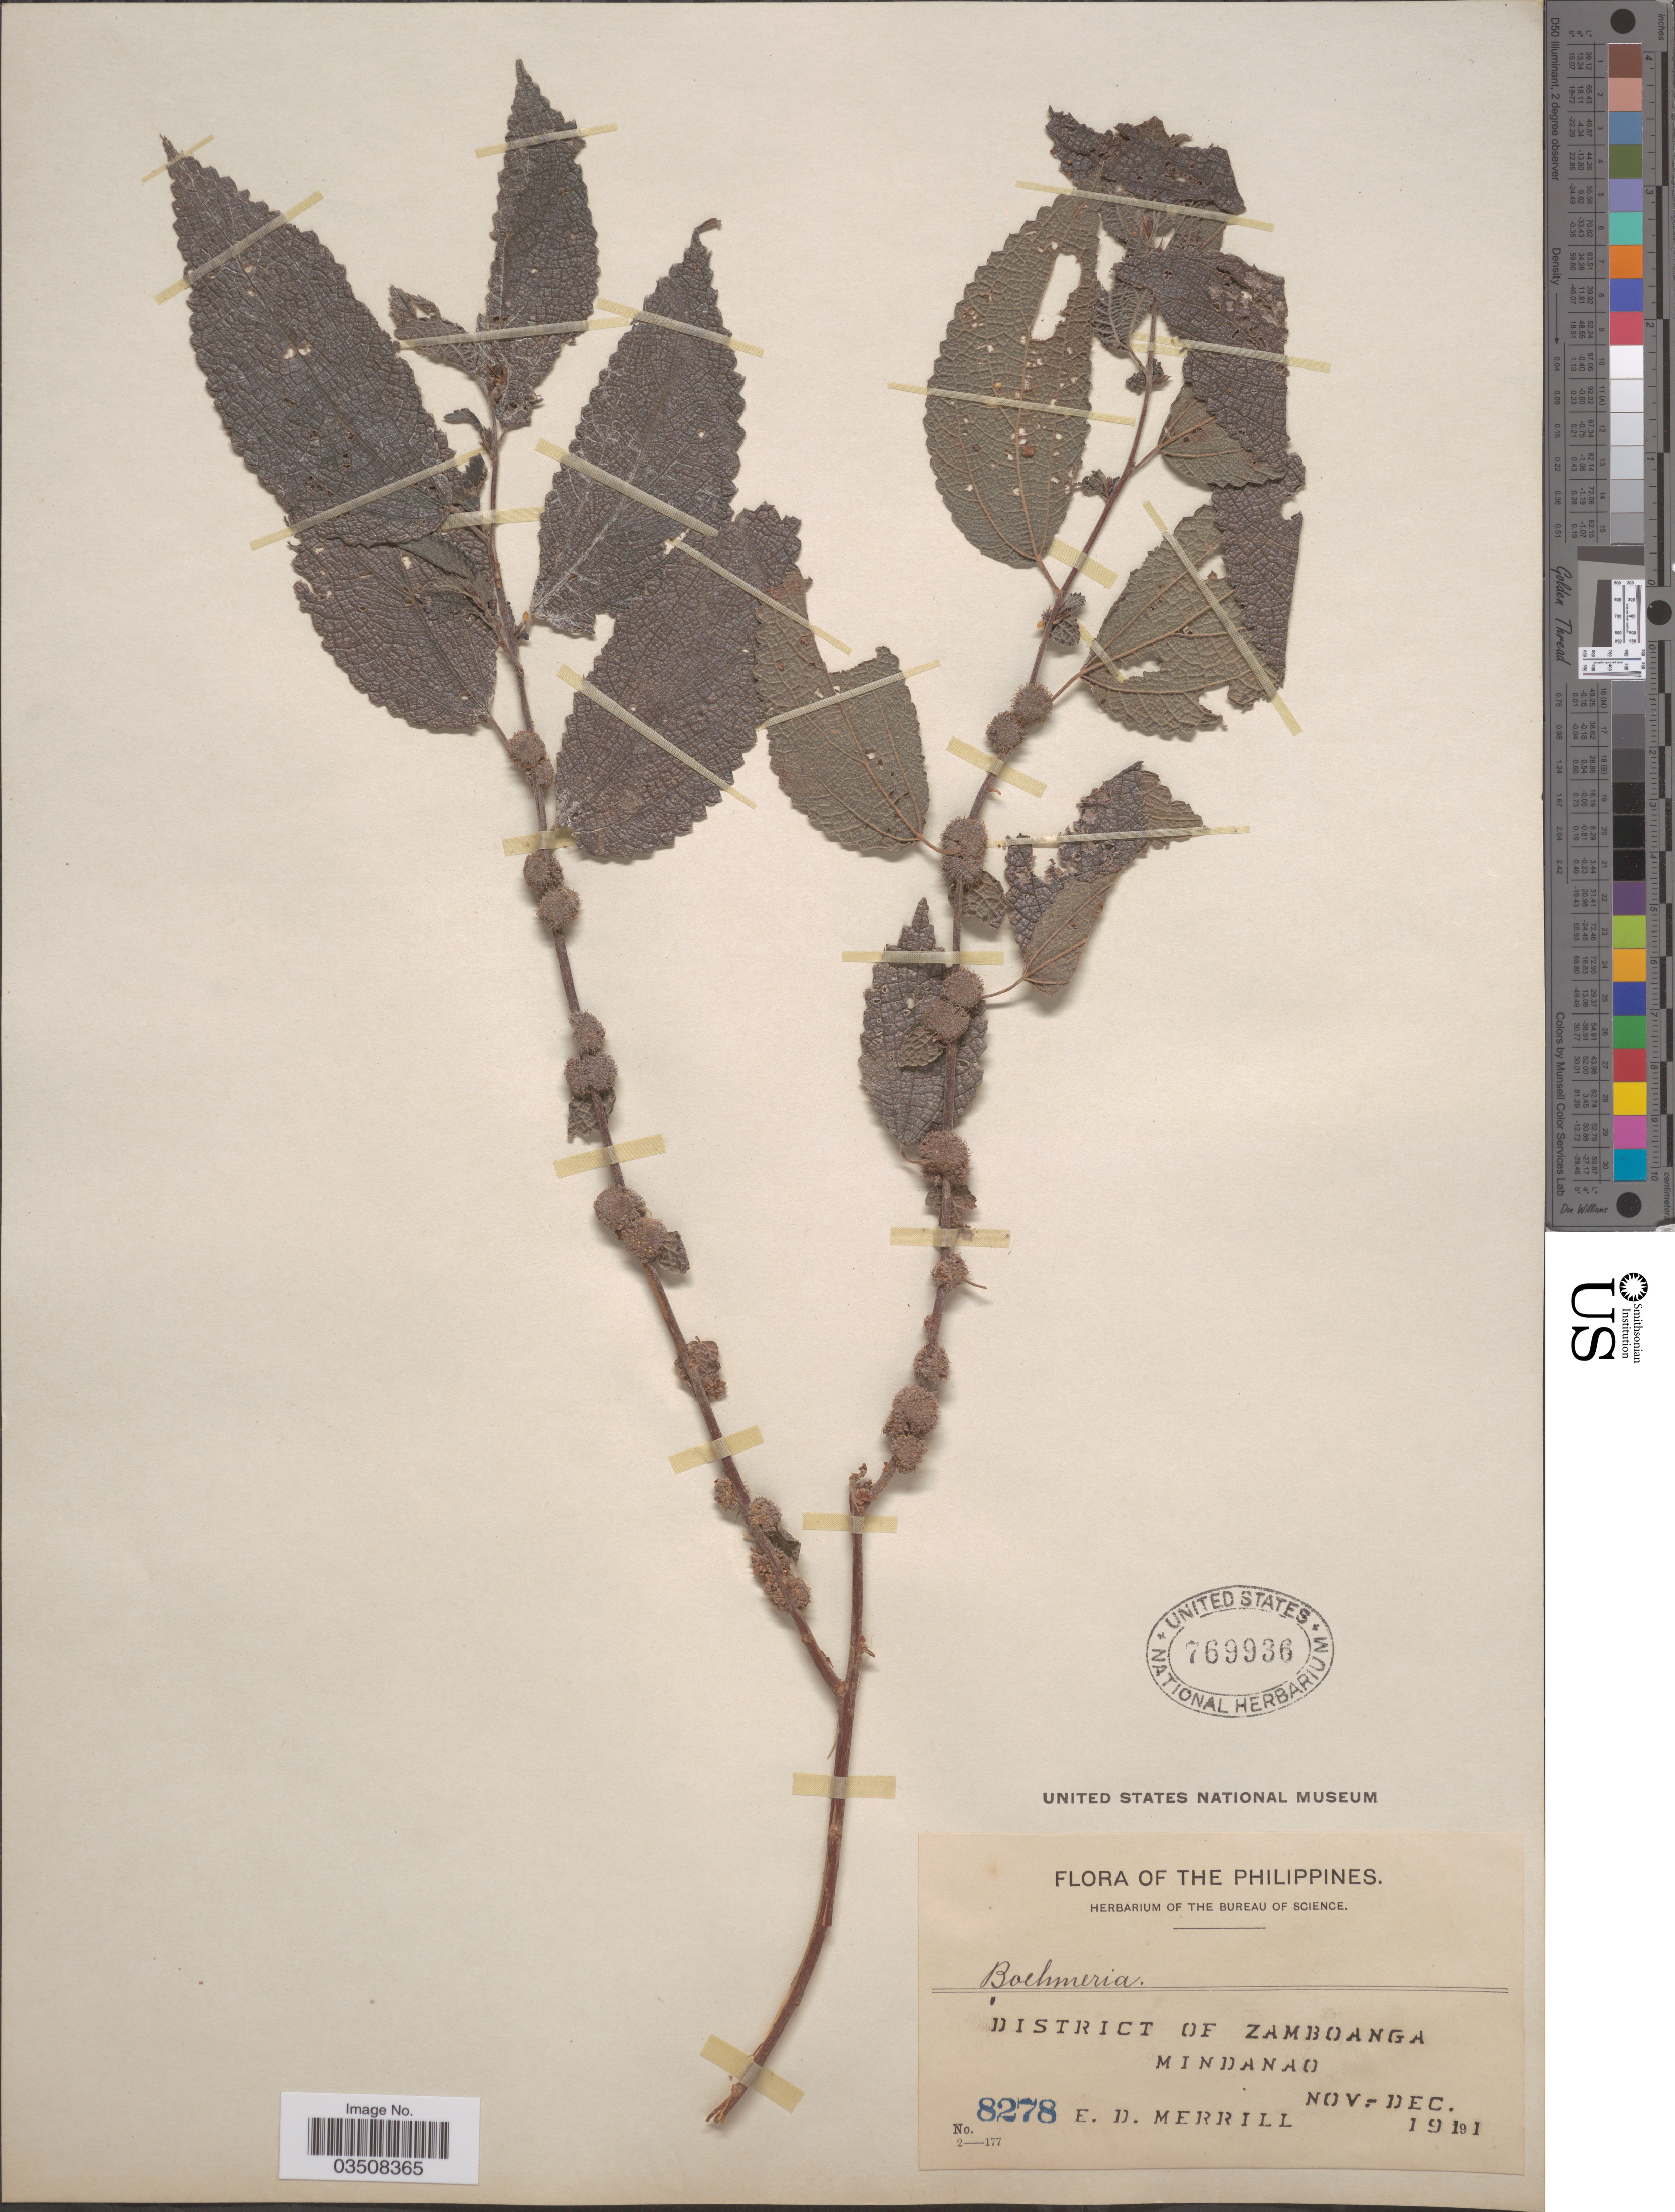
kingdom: Plantae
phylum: Tracheophyta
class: Magnoliopsida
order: Rosales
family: Urticaceae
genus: Boehmeria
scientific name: Boehmeria sp.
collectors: E. D. Merrill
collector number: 8278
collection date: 1911-11/1911-12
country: Philippines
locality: District of Zamboanga, Mindanao.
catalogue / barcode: US 769936